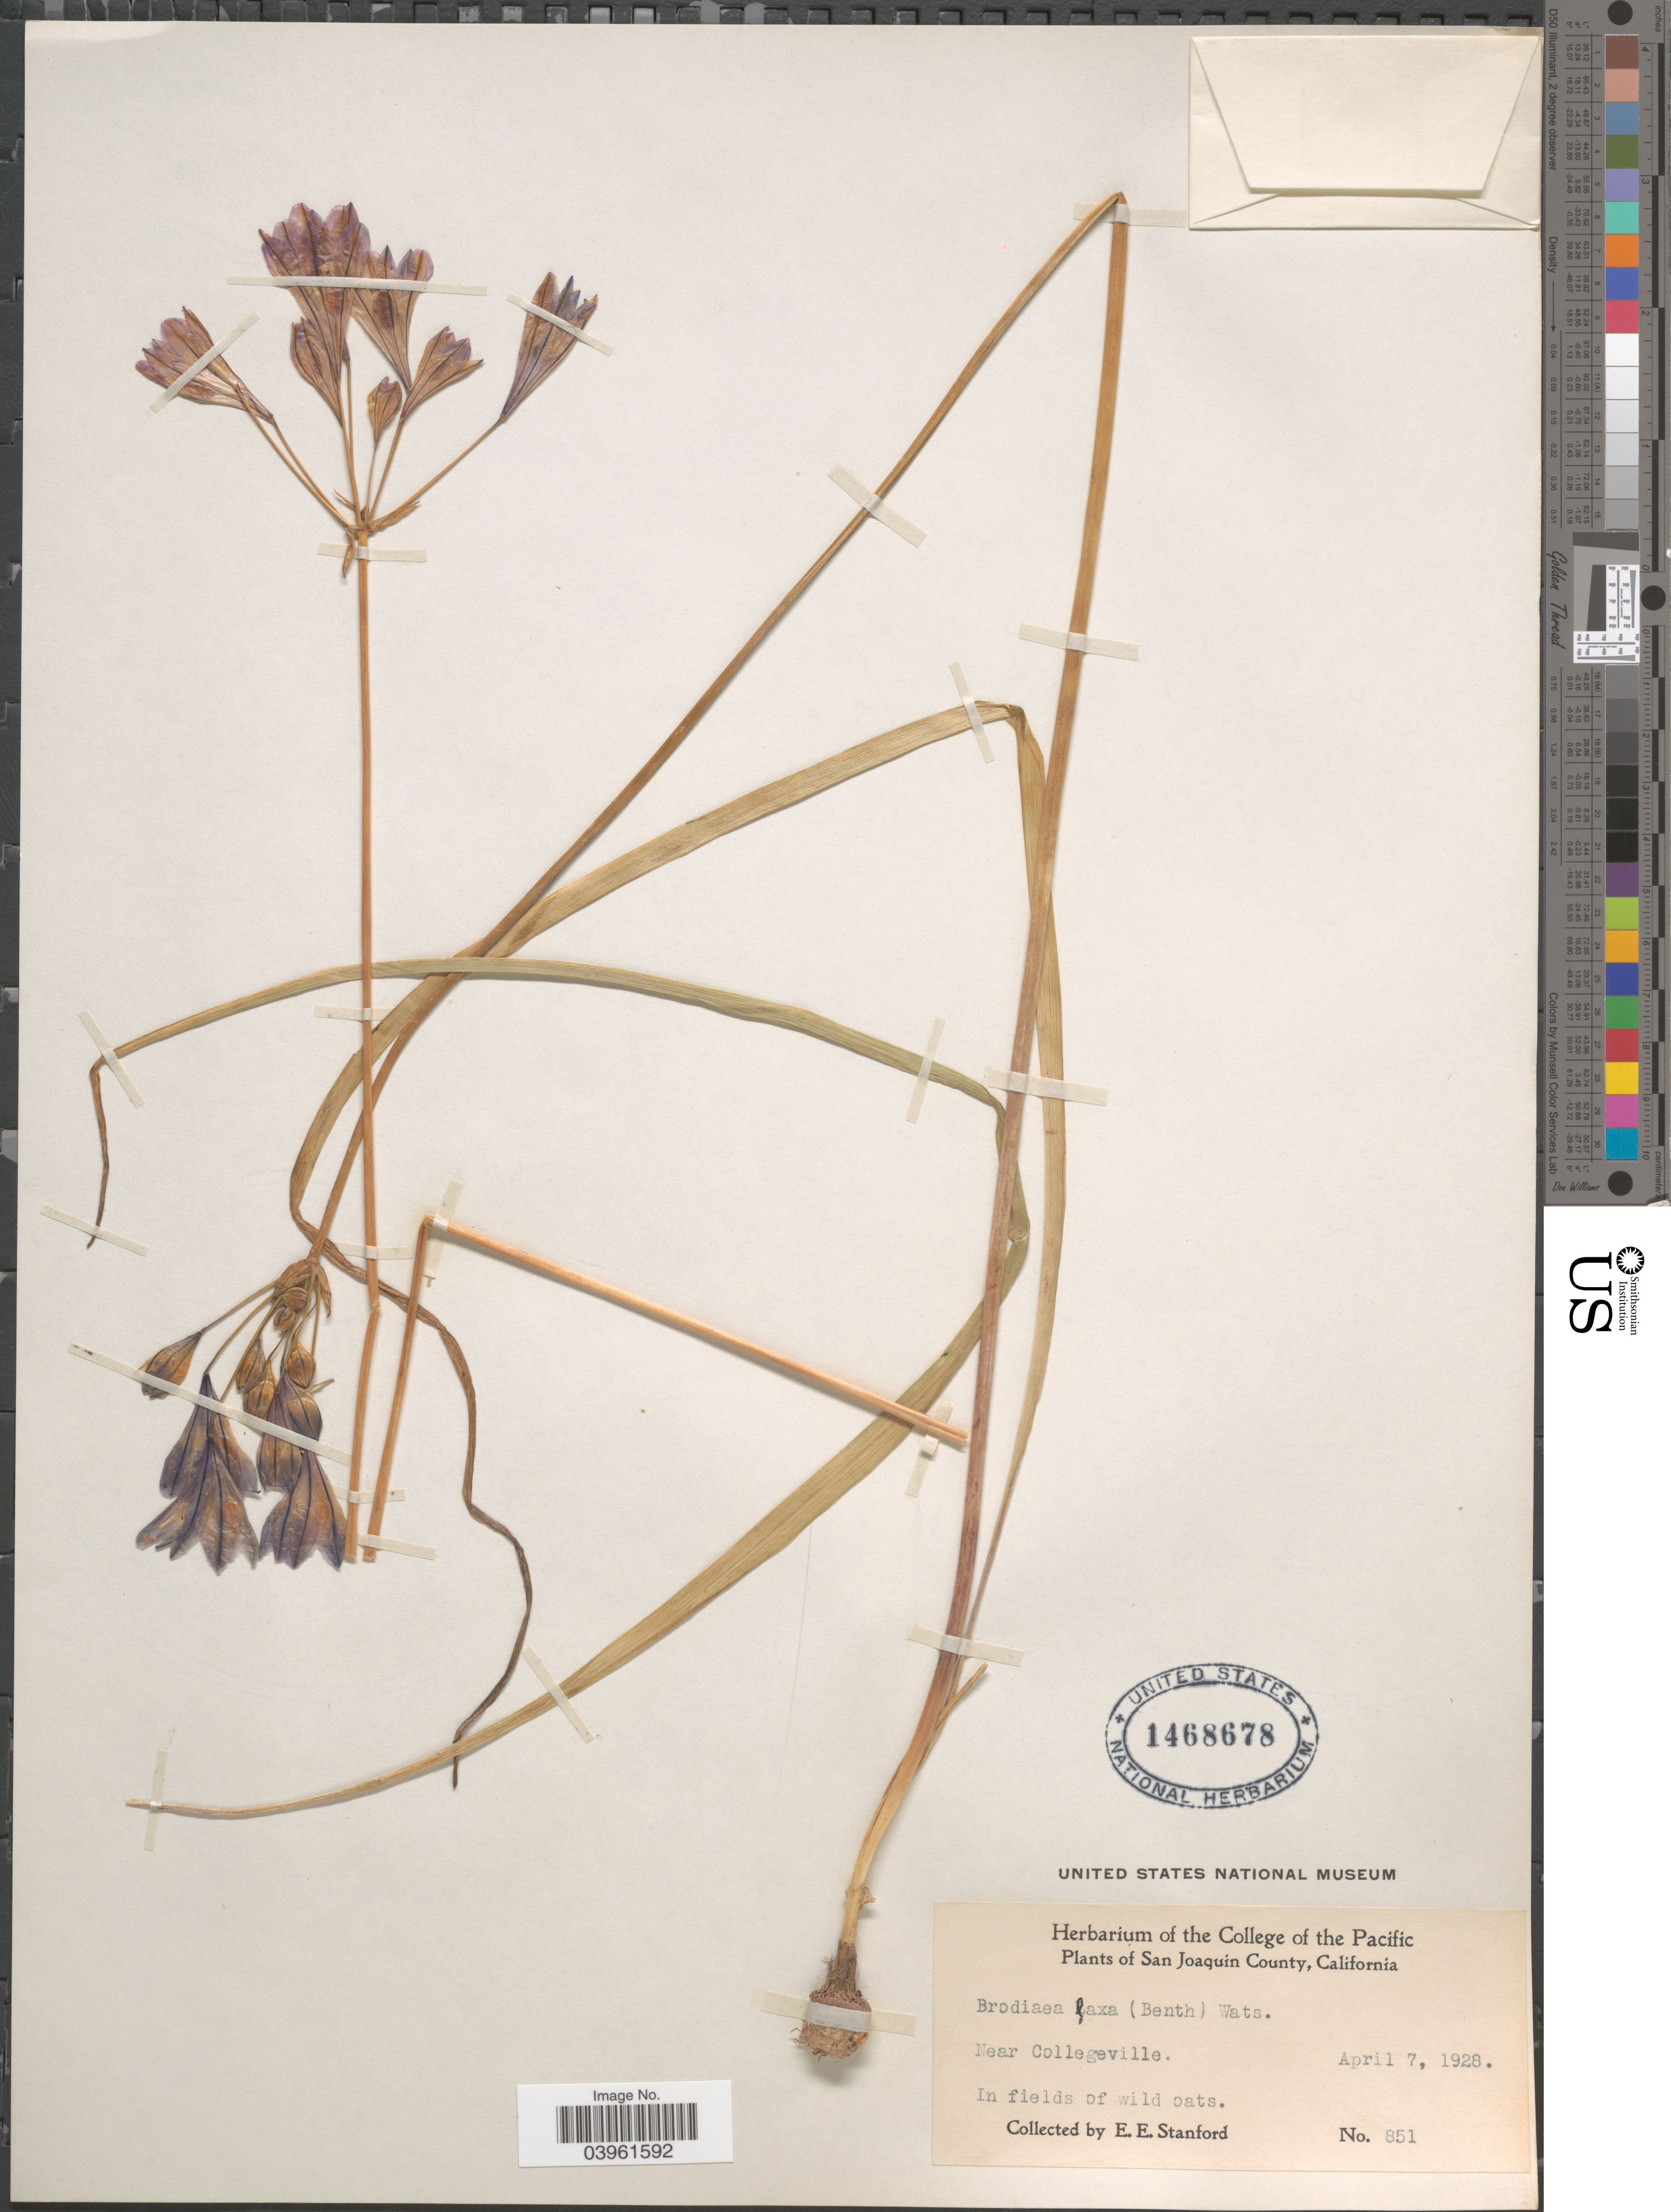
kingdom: Plantae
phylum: Tracheophyta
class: Liliopsida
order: Asparagales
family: Asparagaceae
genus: Triteleia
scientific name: Triteleia laxa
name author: Benth.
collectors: E. Stanford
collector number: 851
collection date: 1928-04-07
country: United States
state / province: California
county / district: San Joaquin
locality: San Joaquin County. Near Collegeville.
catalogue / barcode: US 1468678